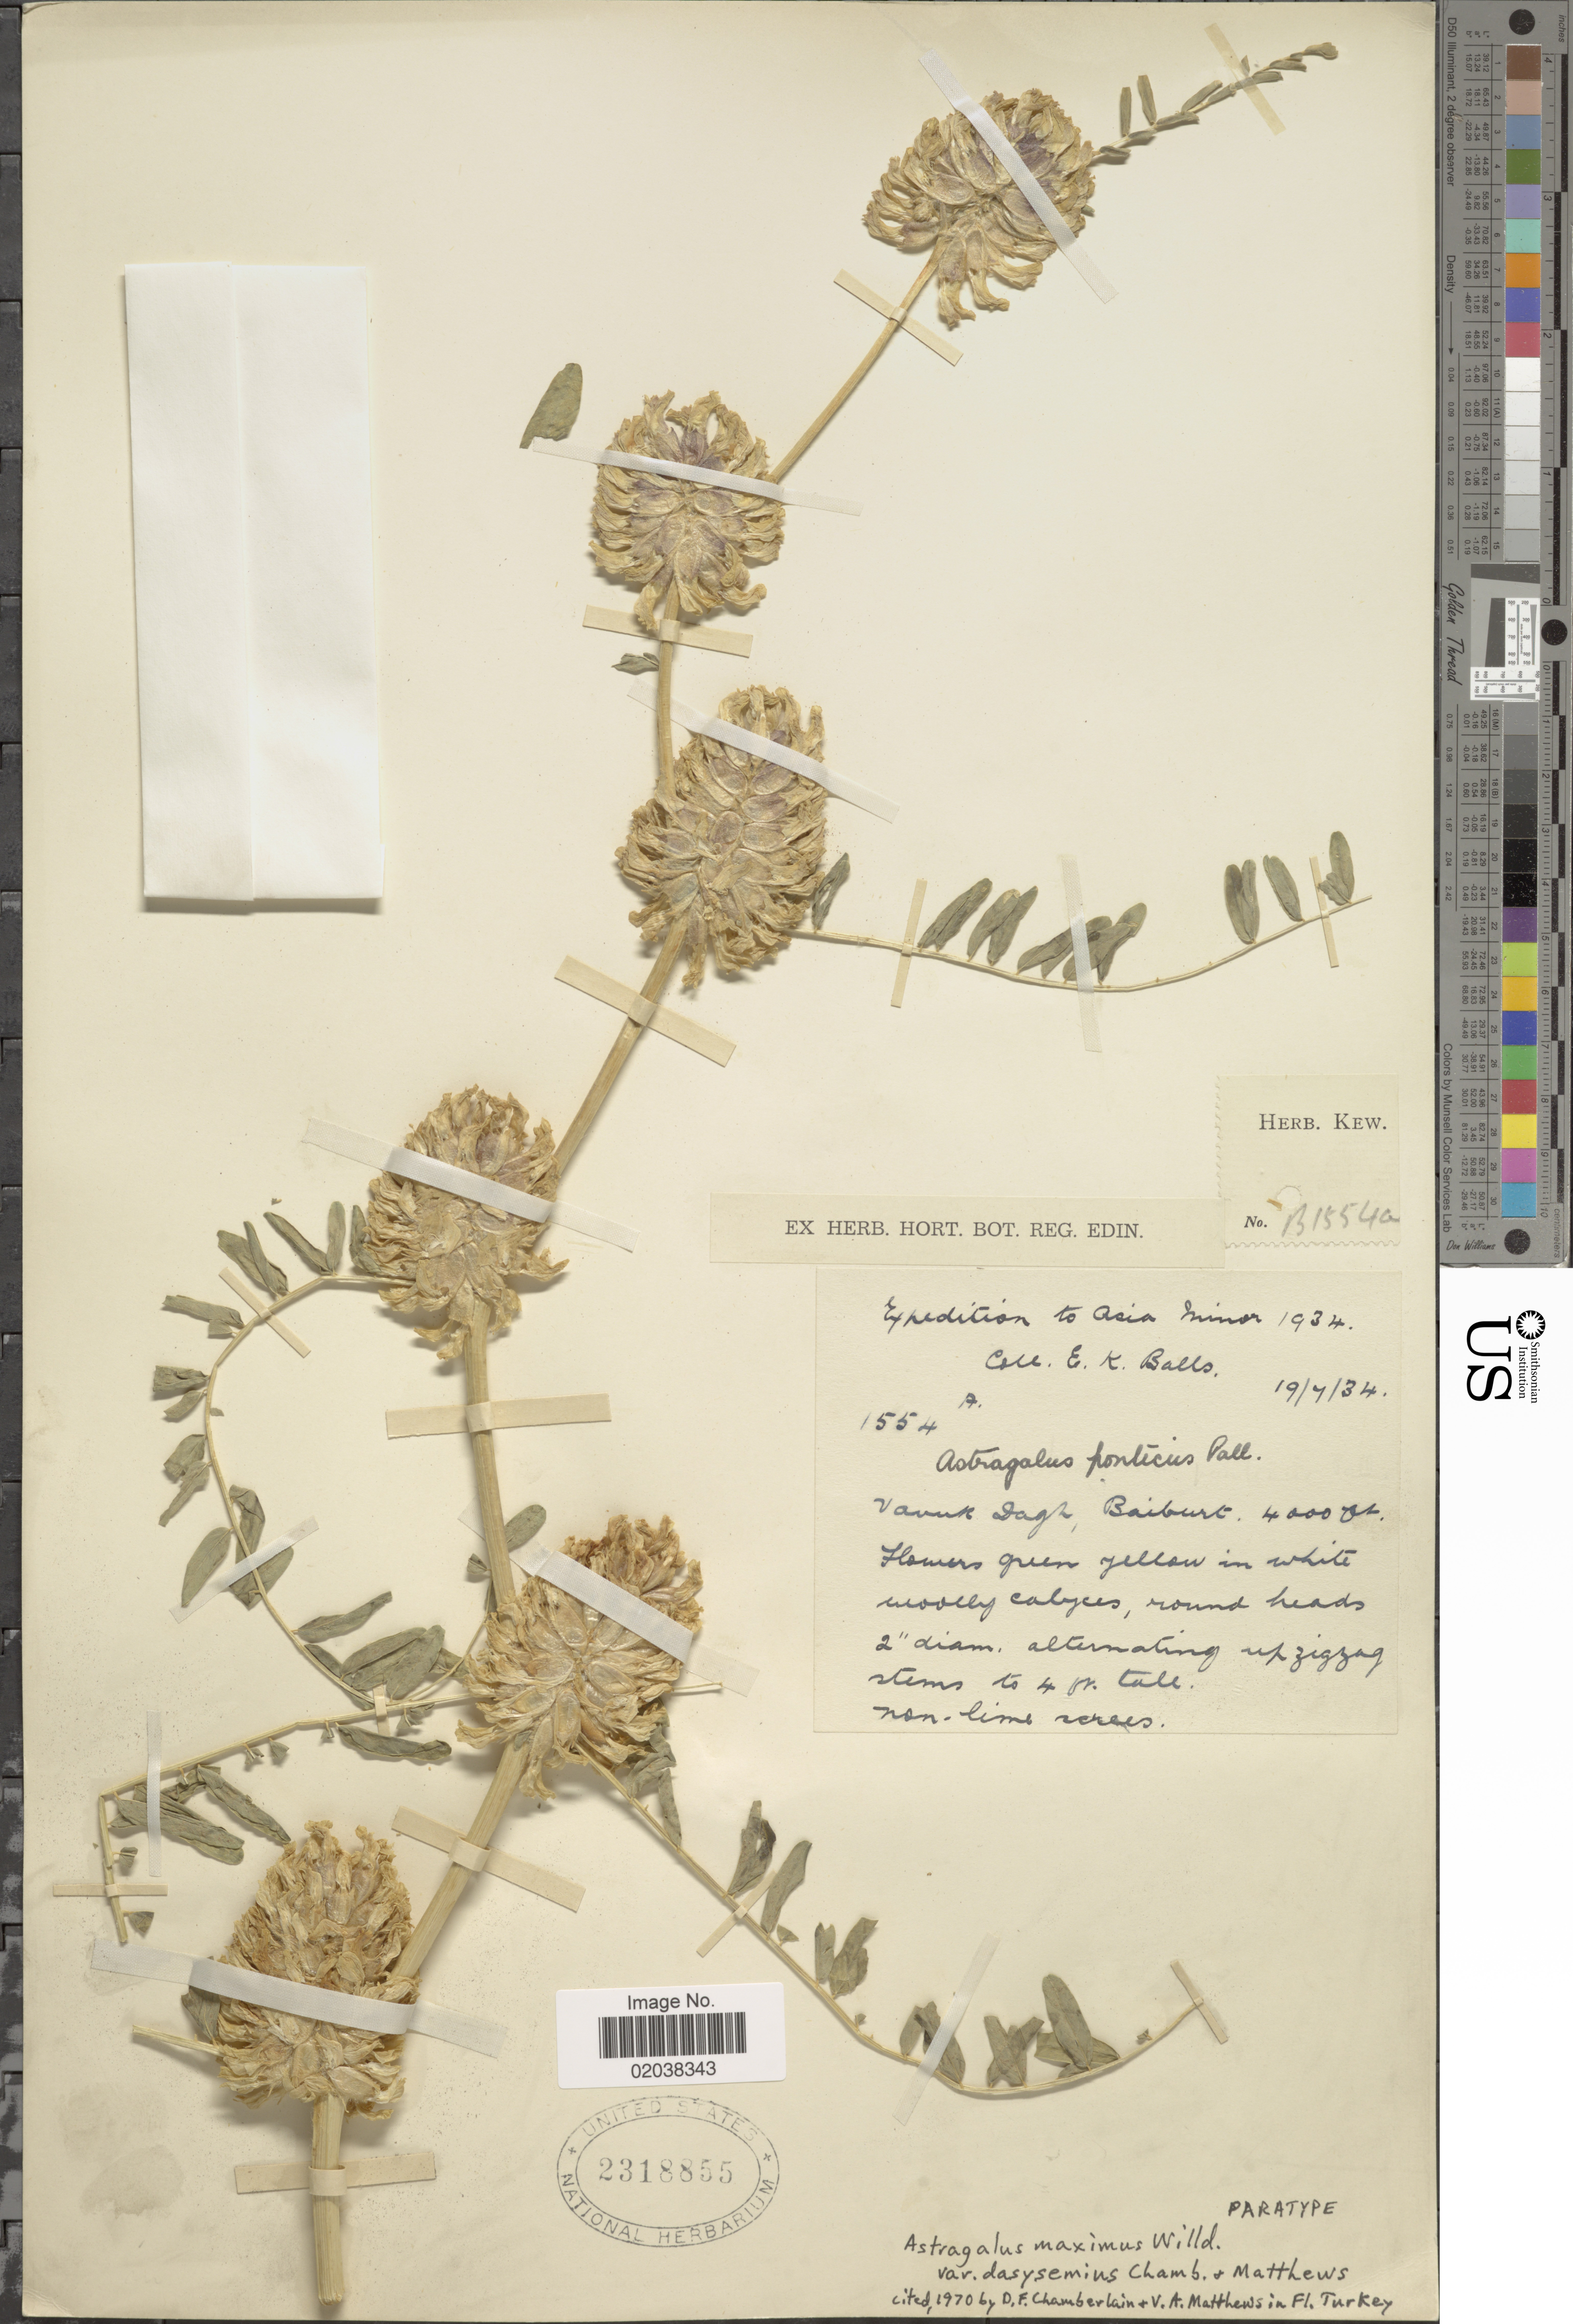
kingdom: Plantae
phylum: Tracheophyta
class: Magnoliopsida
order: Fabales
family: Fabaceae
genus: Astragalus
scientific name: Astragalus maximus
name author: Willd.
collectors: E. K. Balls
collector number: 1554a*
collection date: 1934-07-19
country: Turkey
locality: Asia Minor. Vanuk Dagh, Baiburt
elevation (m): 1219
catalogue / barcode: US 2318855